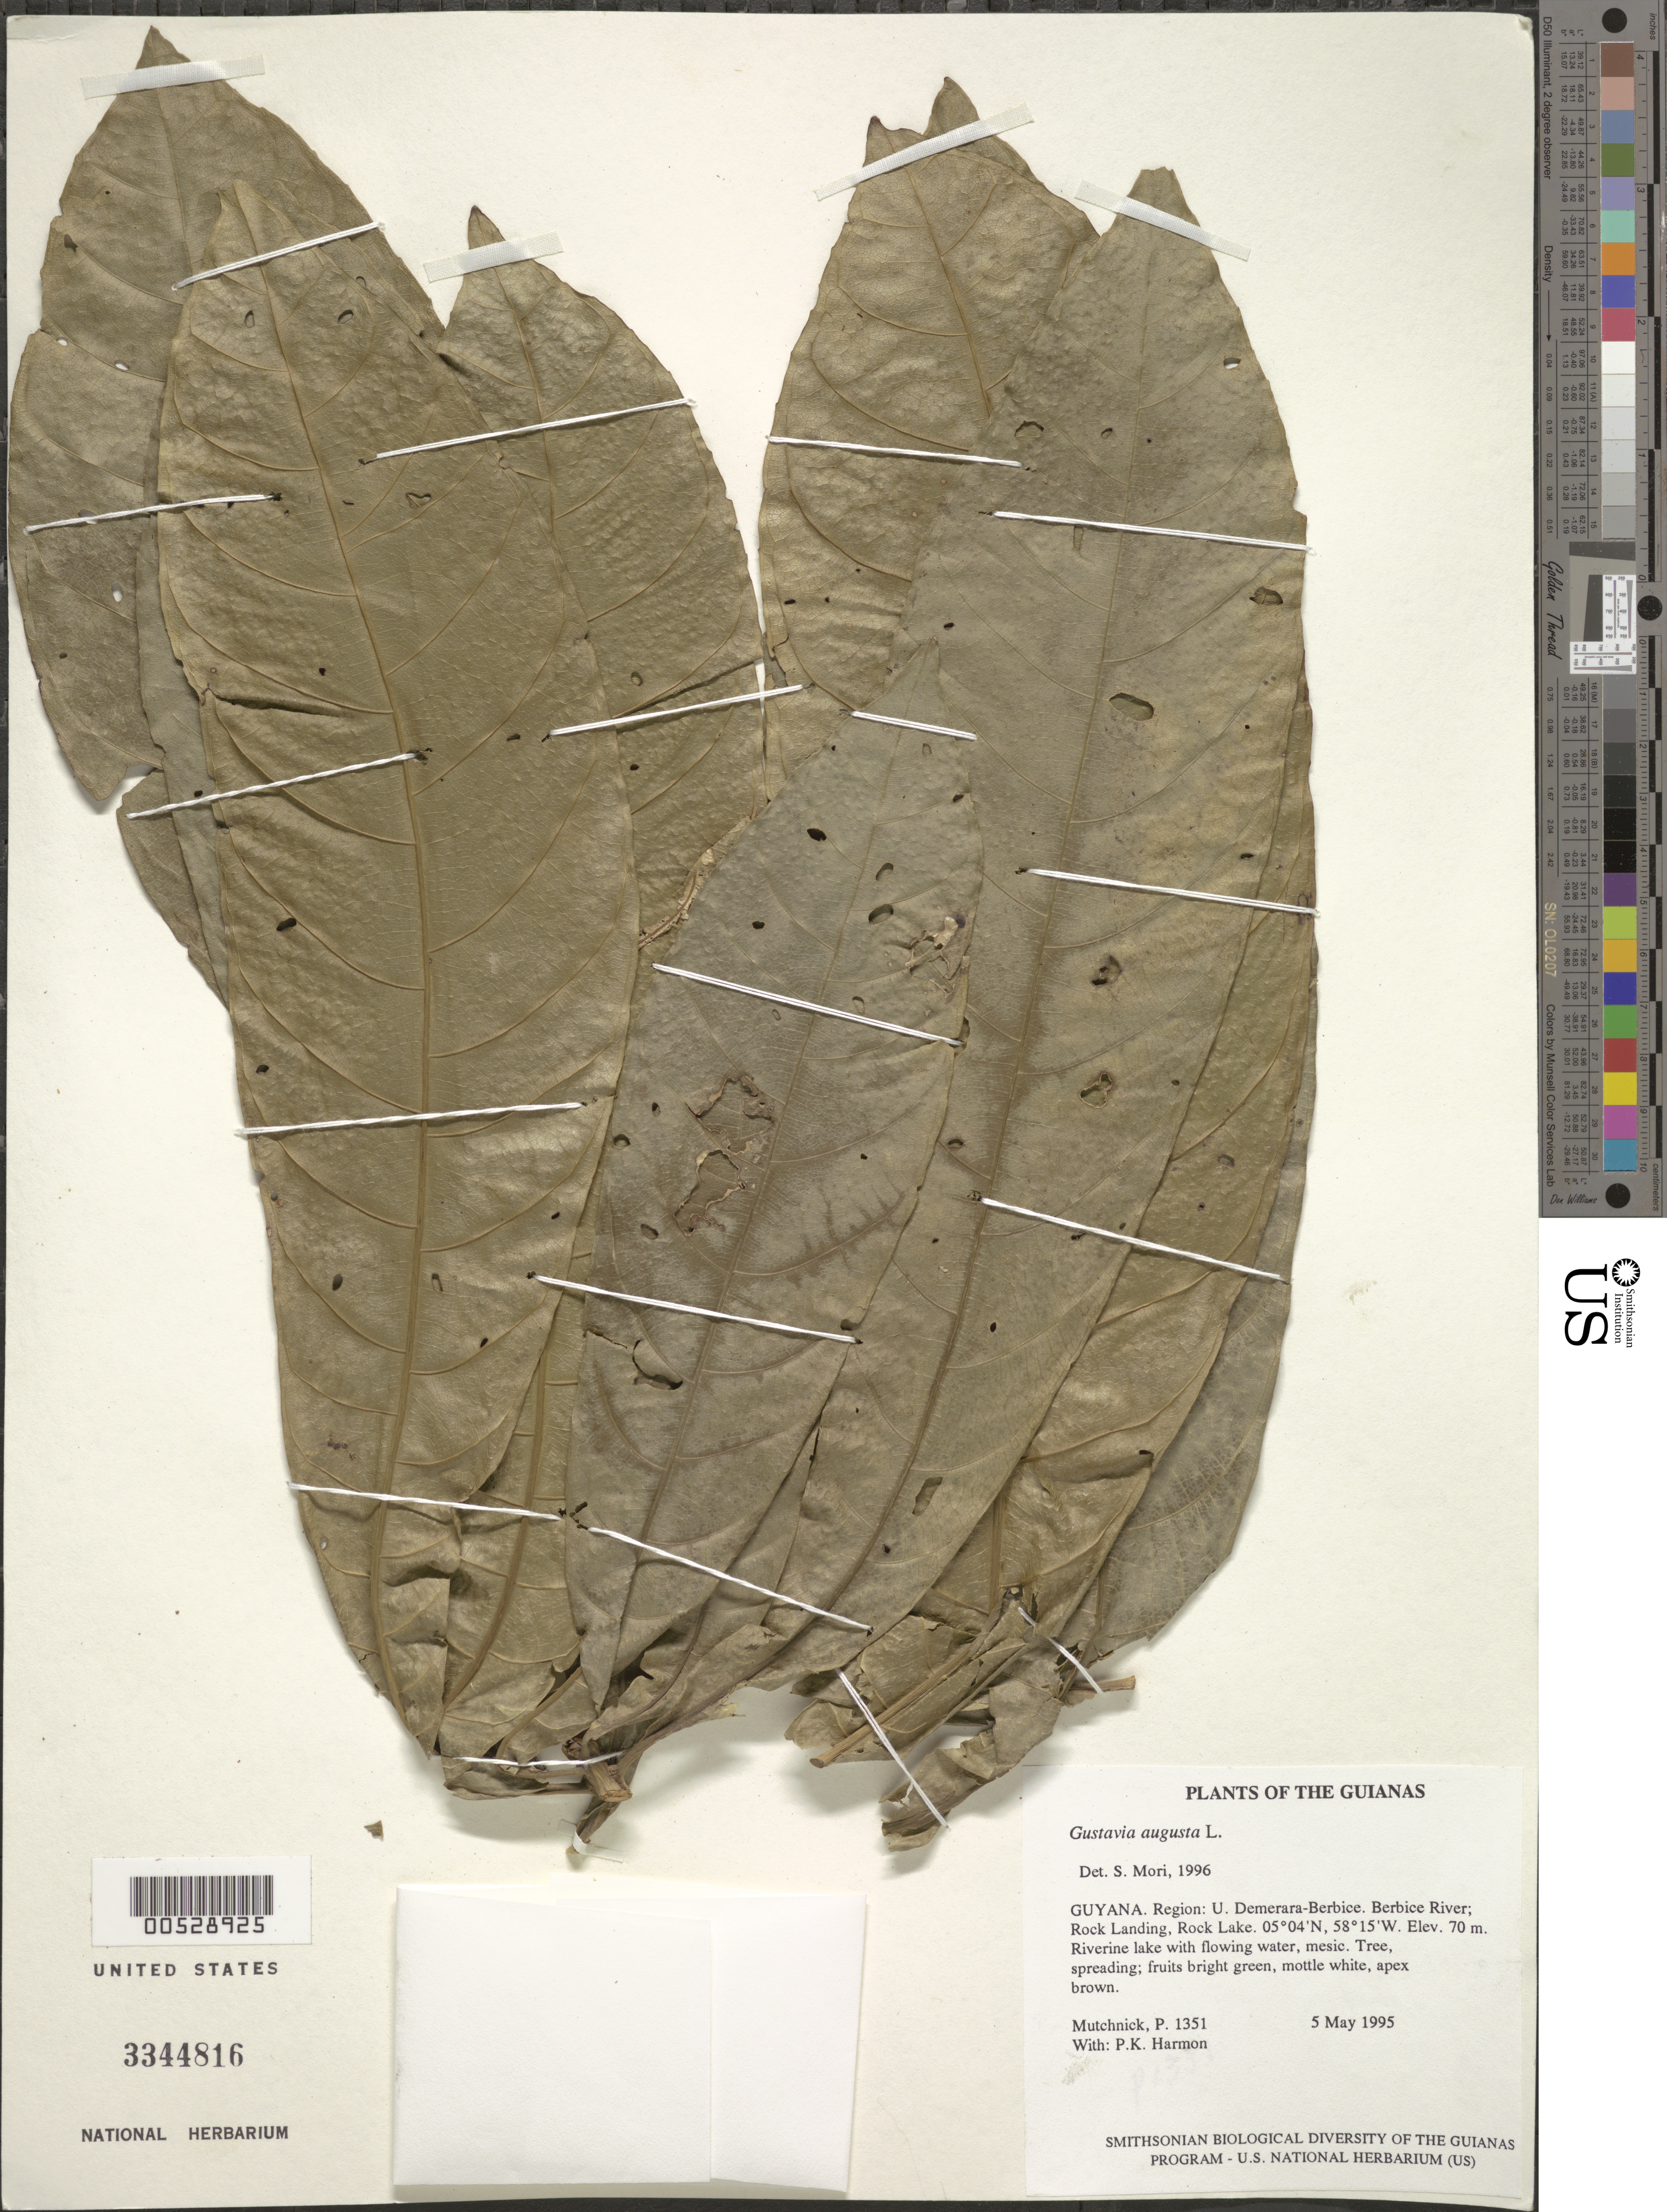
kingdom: Plantae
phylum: Tracheophyta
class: Magnoliopsida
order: Ericales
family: Lecythidaceae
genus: Gustavia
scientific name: Gustavia augusta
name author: L.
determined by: Mori, Scott A.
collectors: P. Mutchnick & P. Harmon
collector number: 1351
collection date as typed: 5 May 1995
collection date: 1995-05-05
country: Guyana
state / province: U. Demerara-Berbice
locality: Berbice River; Rock Landing, Rock Lake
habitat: Riverine lake with flowing water, mesic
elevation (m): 70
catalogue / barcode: US 3344816